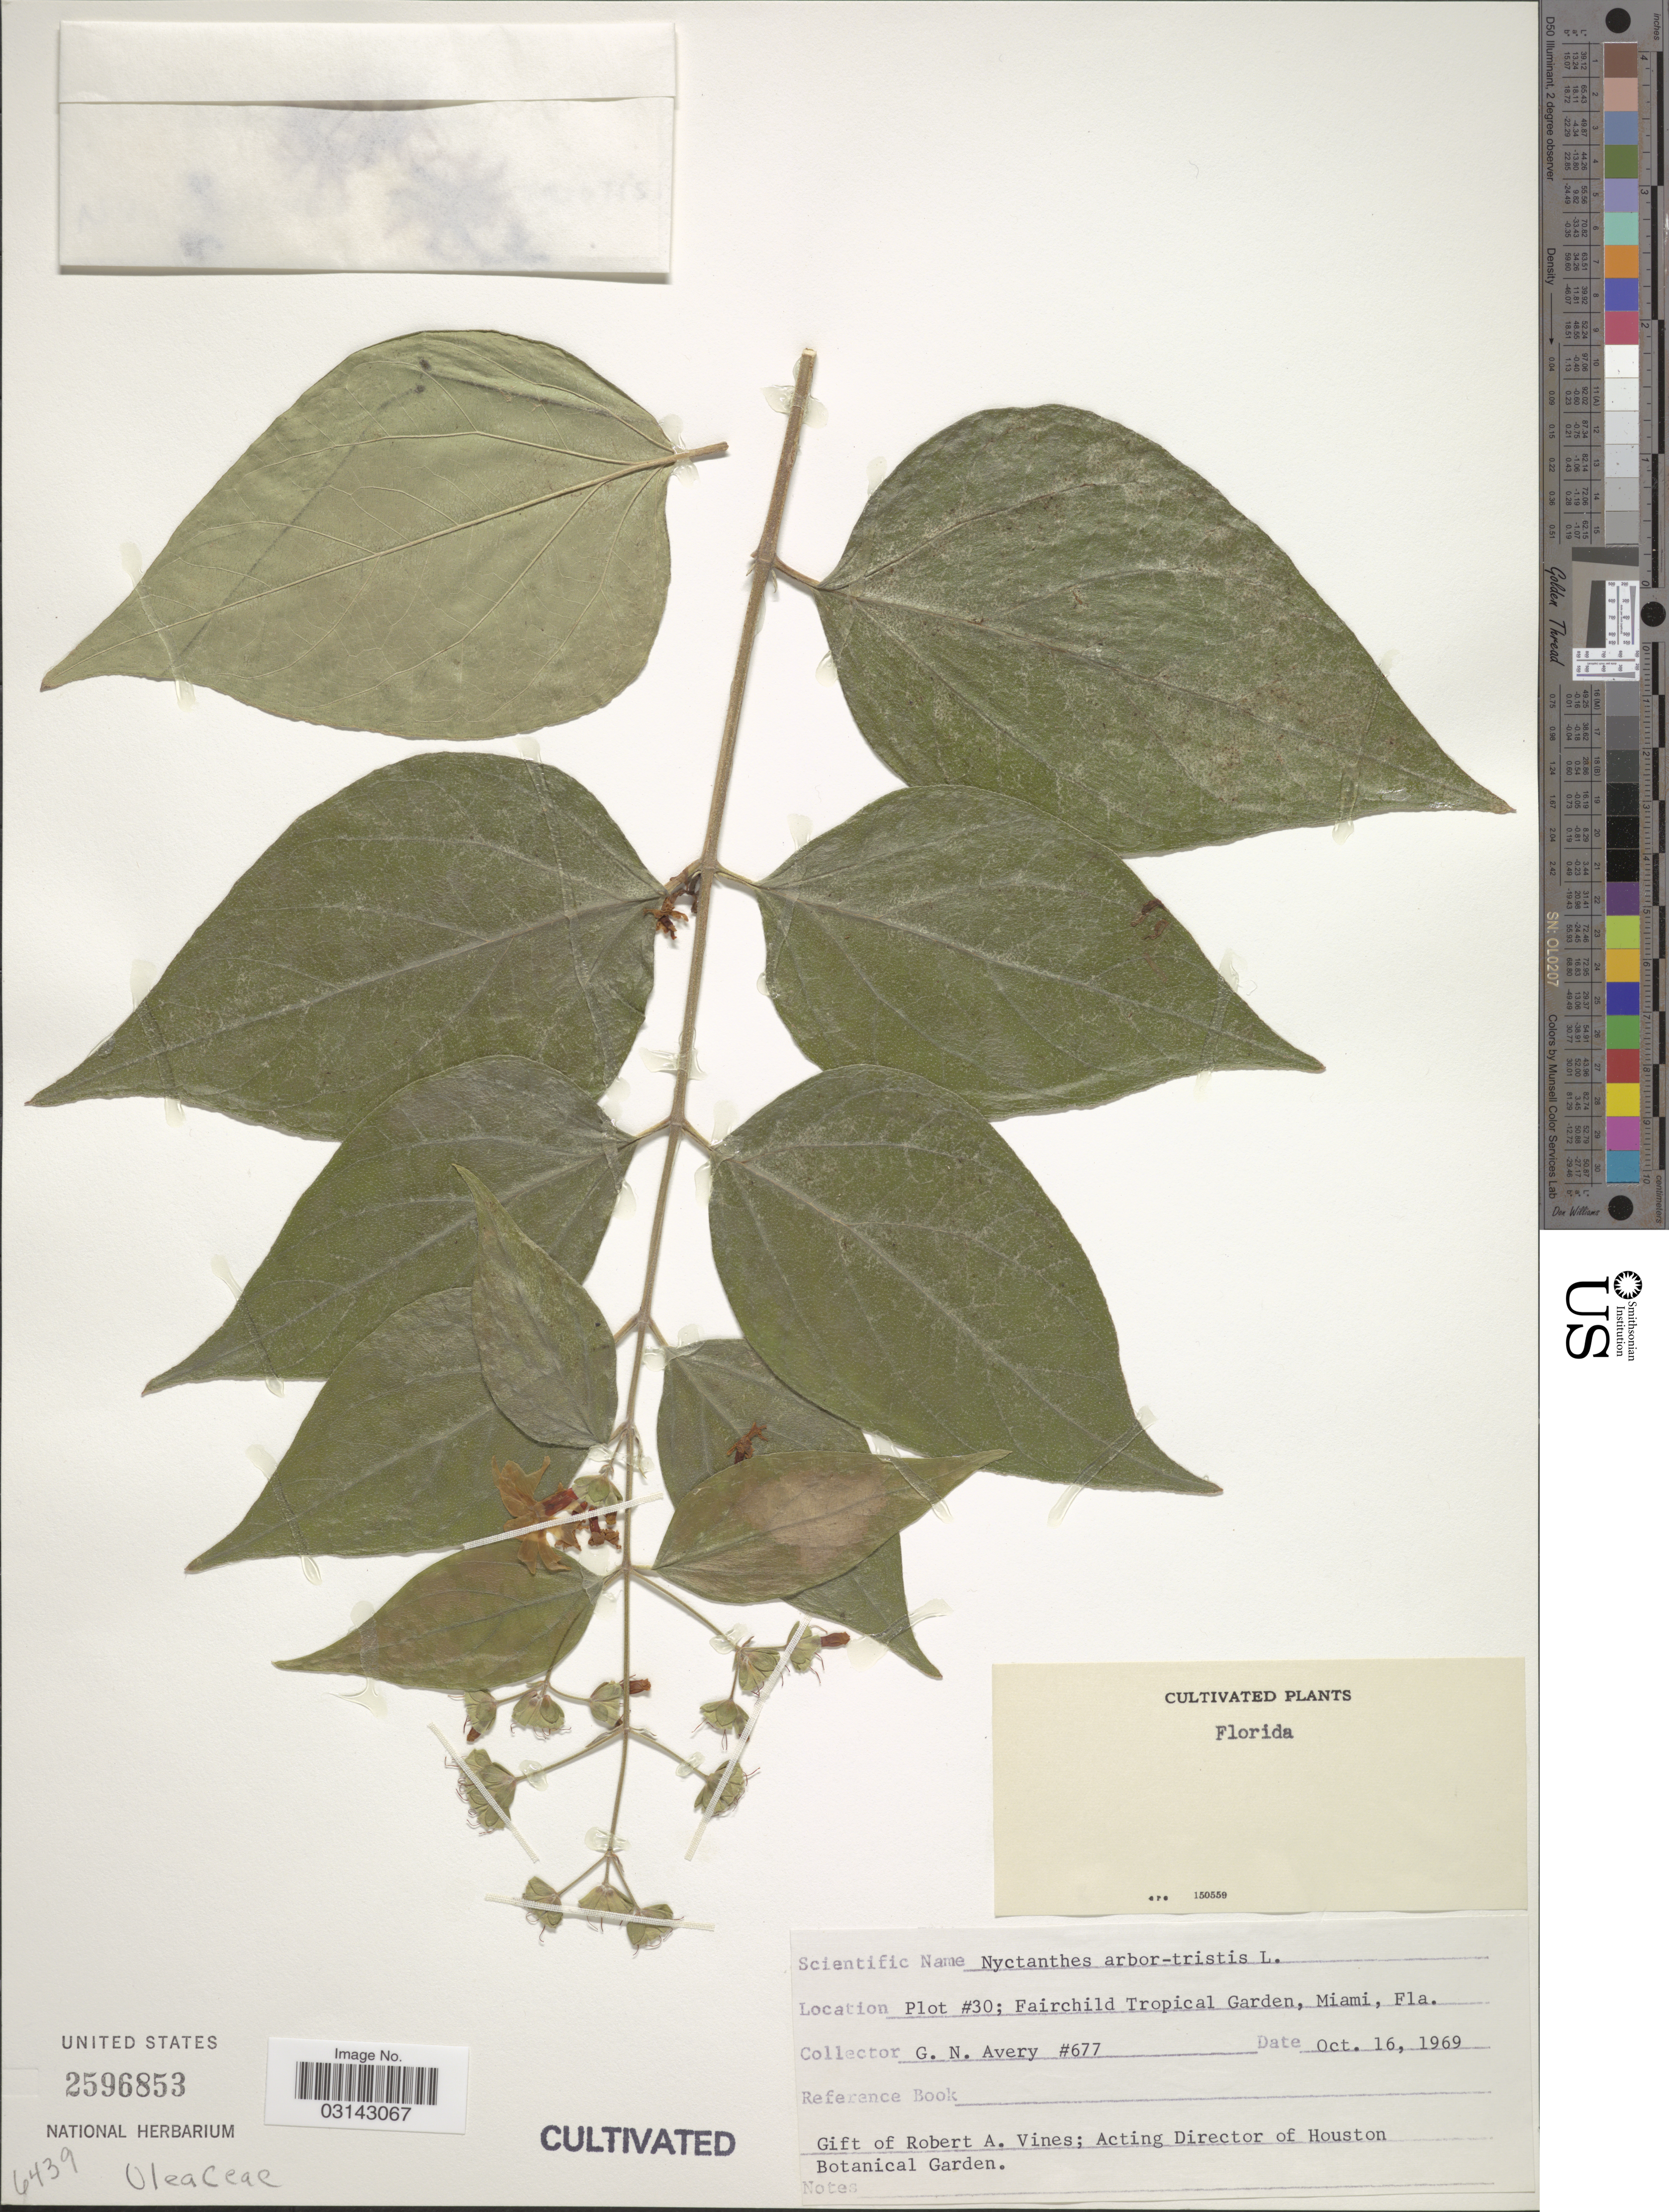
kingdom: Plantae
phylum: Tracheophyta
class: Magnoliopsida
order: Lamiales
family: Oleaceae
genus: Nyctanthes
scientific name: Nyctanthes arbor-tristis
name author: L.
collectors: G. N. Avery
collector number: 677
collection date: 1969-10-16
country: United States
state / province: Florida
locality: Plot #30; Fairchild Tropical Garden, Miami, Fla.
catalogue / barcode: US 2596853